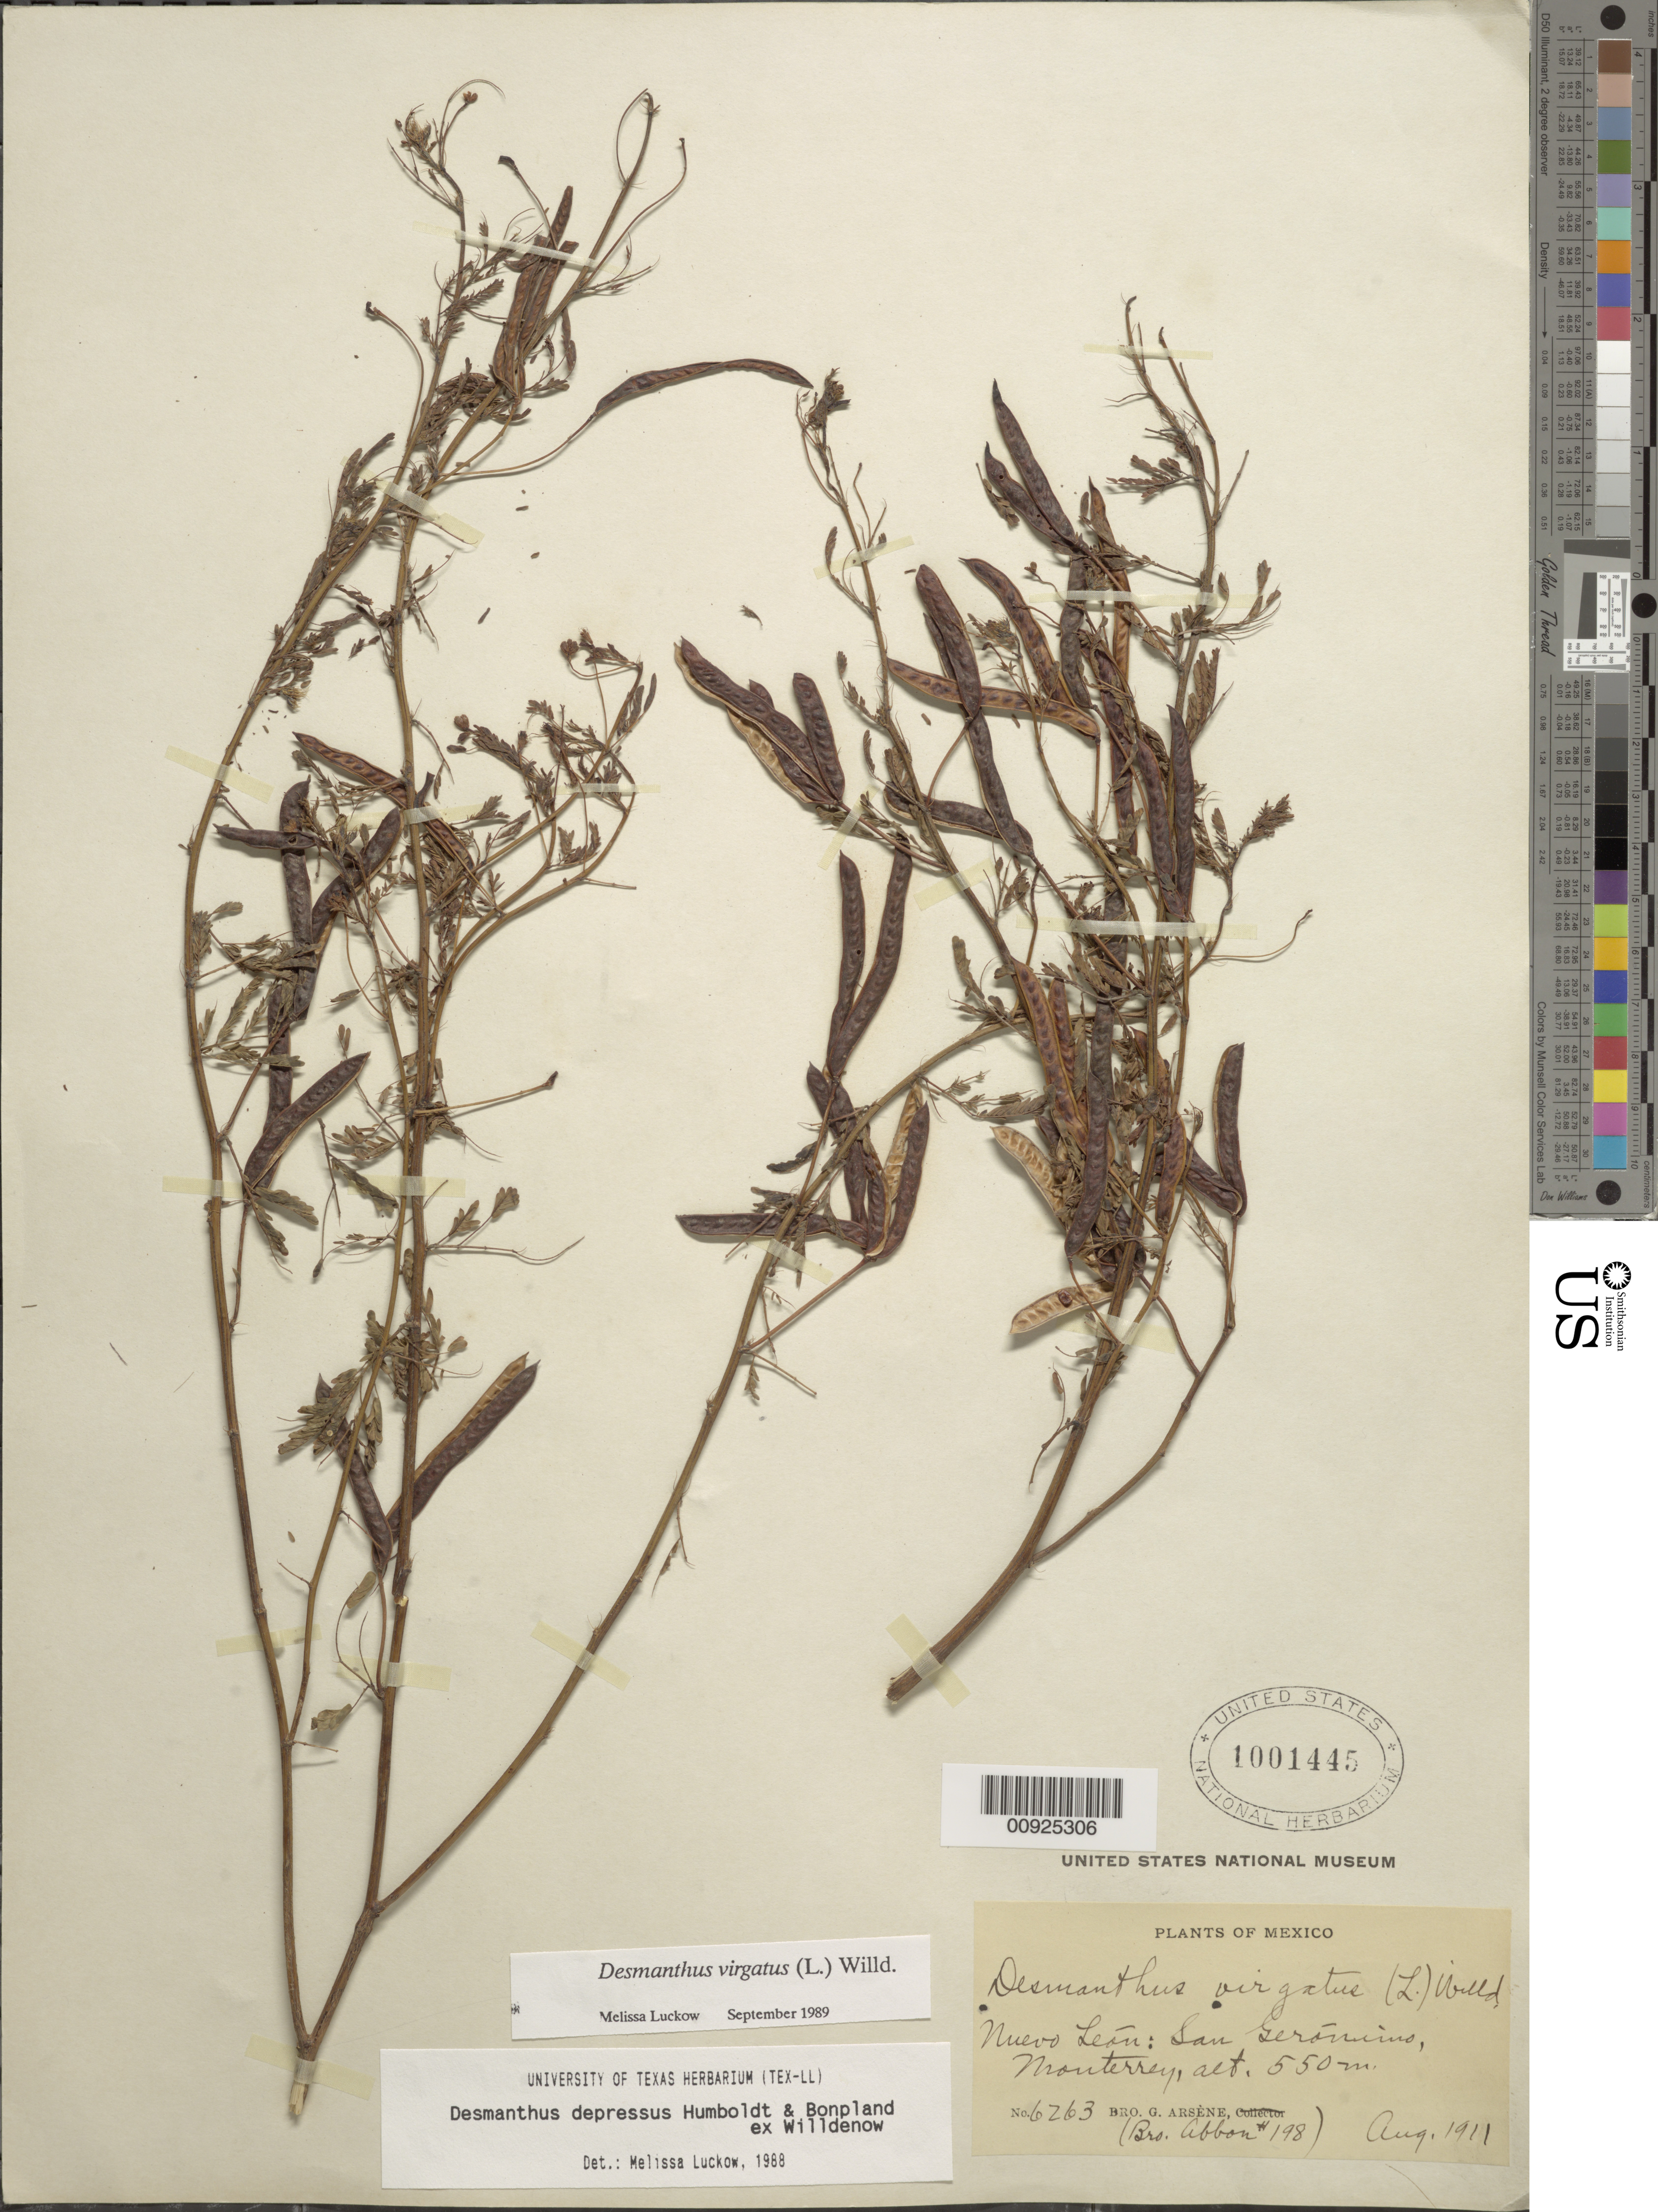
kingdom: Plantae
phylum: Tracheophyta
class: Magnoliopsida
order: Fabales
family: Fabaceae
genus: Desmanthus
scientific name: Desmanthus virgatus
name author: (L.) Willd.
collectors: Bro. Abbon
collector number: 198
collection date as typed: Aug 1911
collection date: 1911-08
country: Mexico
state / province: Nuevo León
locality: Nuevo León: San Gerónimo, Monterrey.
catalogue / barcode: US 1001445